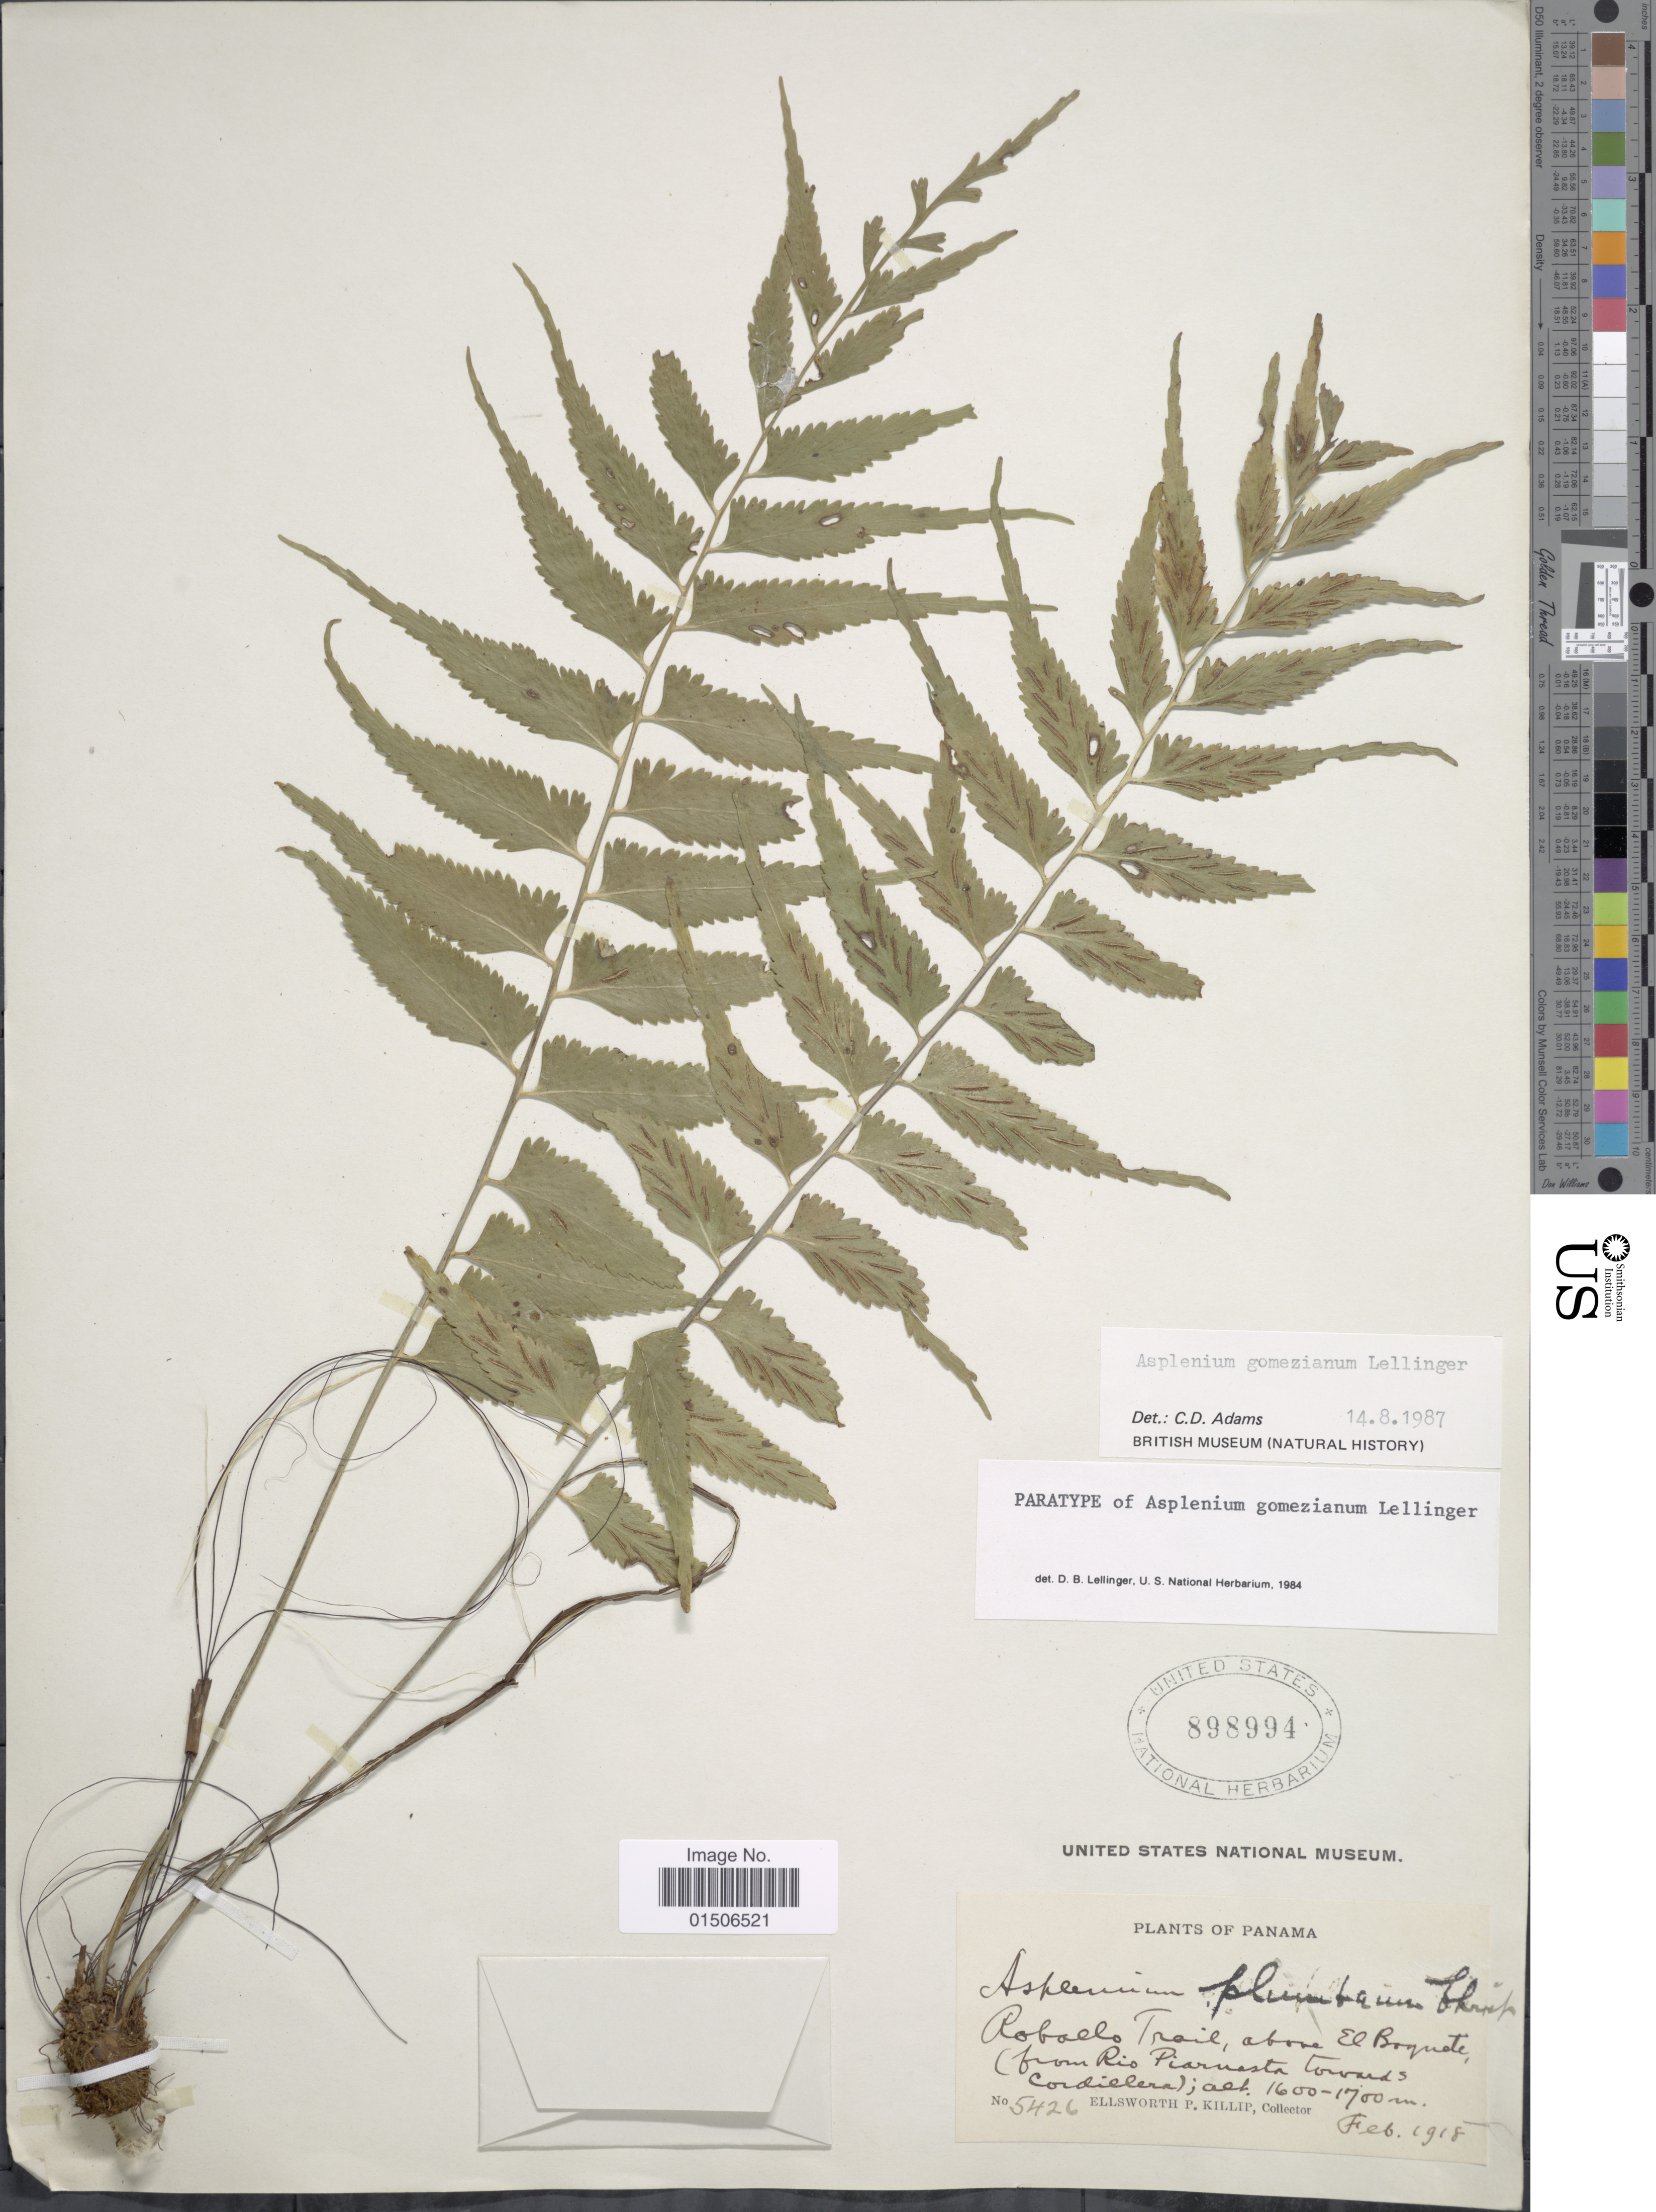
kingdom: Plantae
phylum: Tracheophyta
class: Polypodiopsida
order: Polypodiales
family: Aspleniaceae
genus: Asplenium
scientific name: Asplenium gomezianum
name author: Lellinger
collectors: E. P. Killip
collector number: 5426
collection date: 1918-02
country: Panama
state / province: Chiriqui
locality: Robalo Trail, above El Boquete (from Rio Piarnasta towards Cordillera)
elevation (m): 1600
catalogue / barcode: US 898994